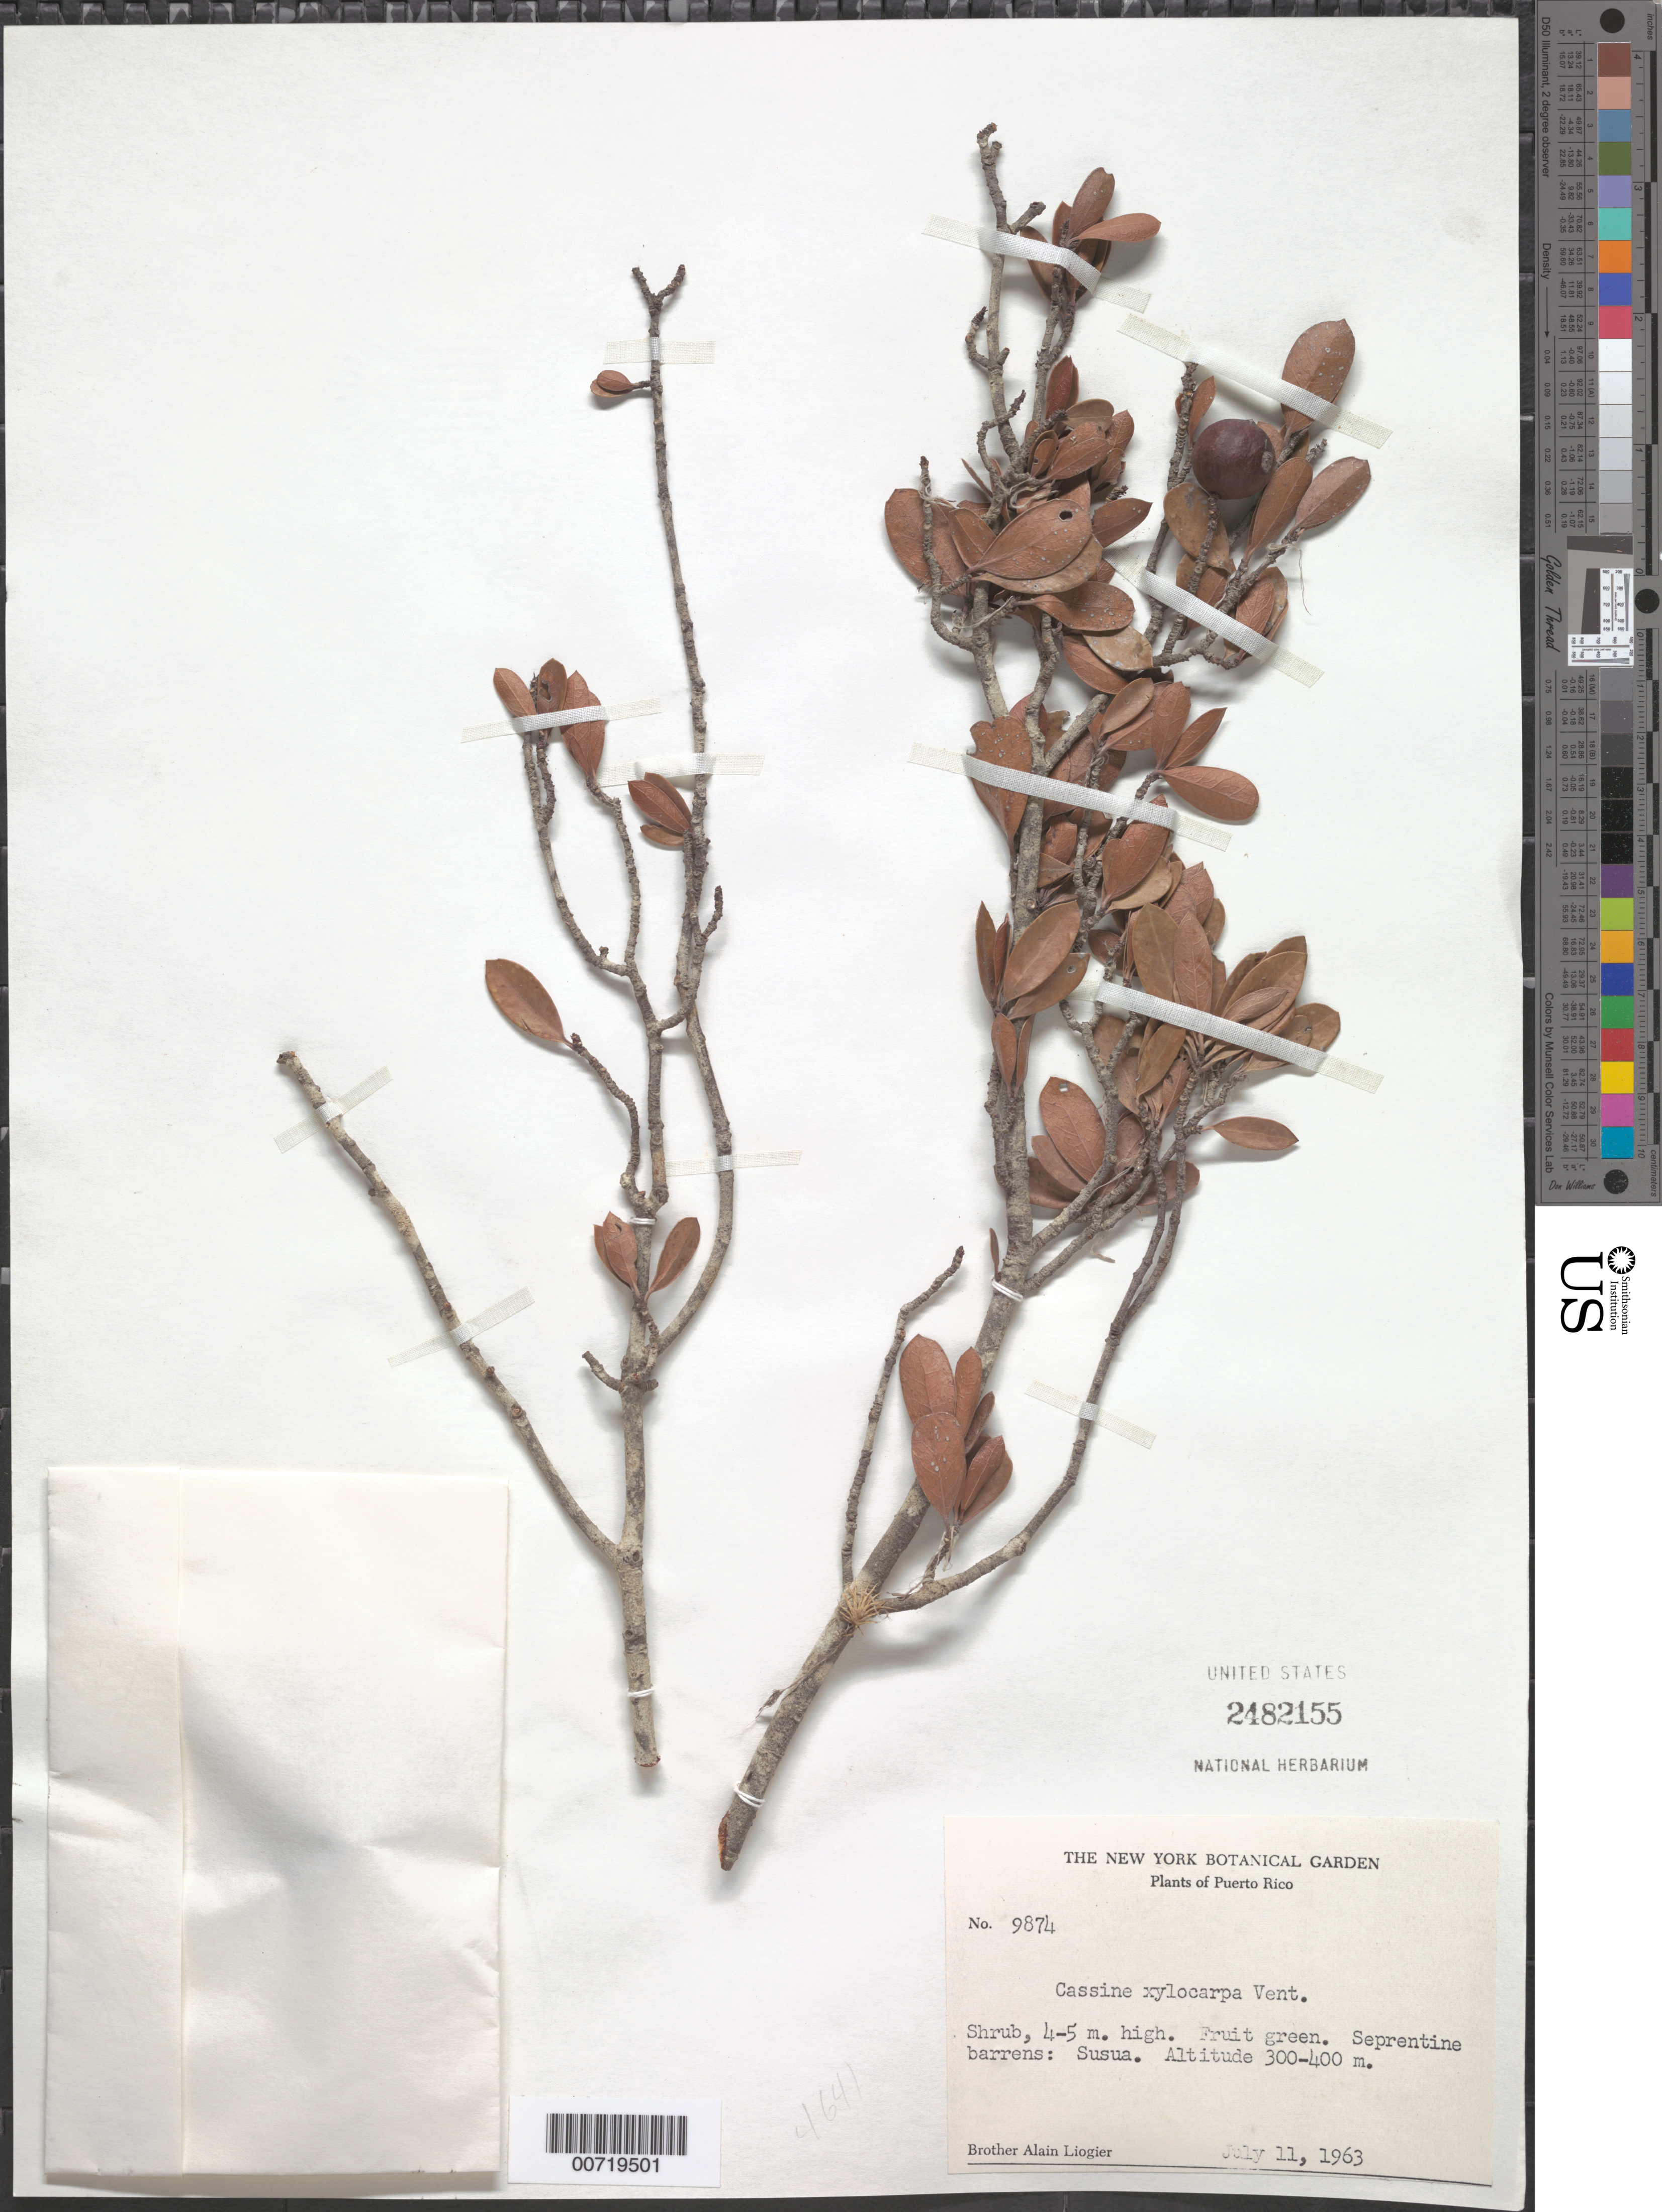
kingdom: Plantae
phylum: Tracheophyta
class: Magnoliopsida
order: Celastrales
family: Celastraceae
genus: Elaeodendron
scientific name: Elaeodendron xylocarpum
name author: (Vent.) DC.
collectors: A. H. Liogier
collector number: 9874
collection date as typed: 11 Jul 1963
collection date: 1963-07-11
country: Puerto Rico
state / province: Yauco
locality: Susua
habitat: Serpentine barrens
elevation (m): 300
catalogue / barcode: US 2482155